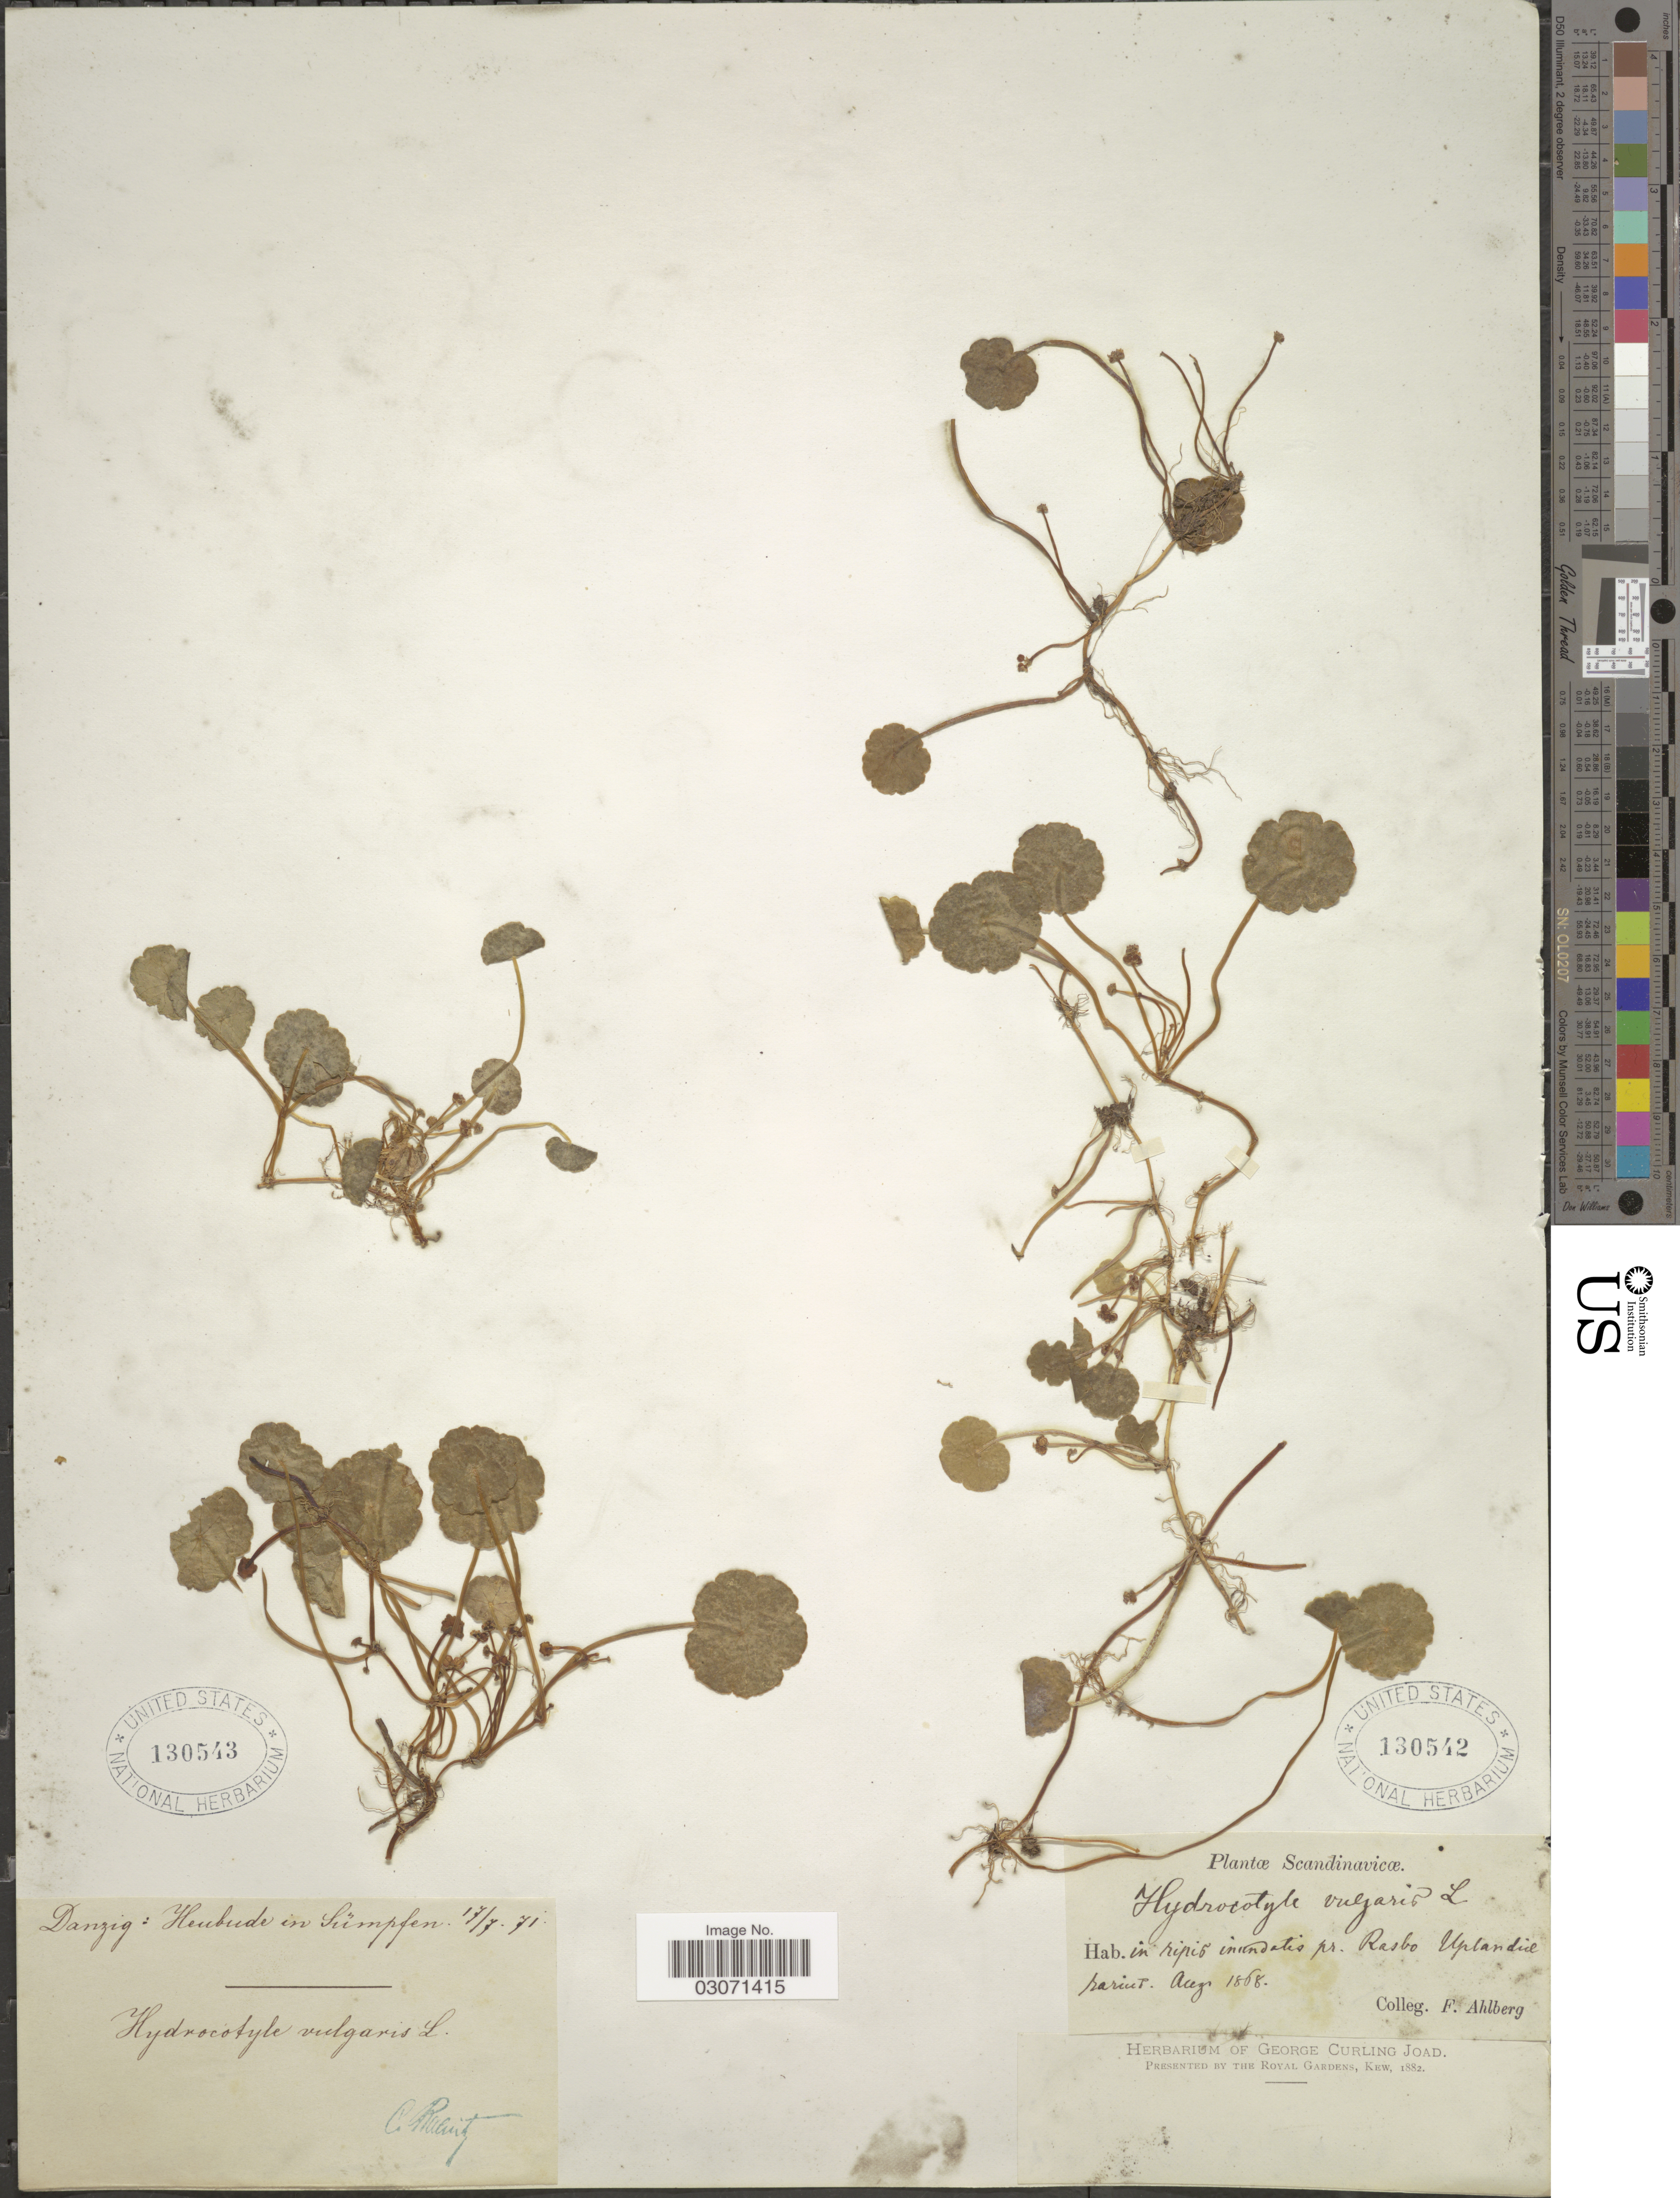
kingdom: Plantae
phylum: Tracheophyta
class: Magnoliopsida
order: Apiales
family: Araliaceae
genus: Hydrocotyle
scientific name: Hydrocotyle vulgaris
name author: L.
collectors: C. G. Baenitz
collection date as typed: Transcribed d/m/y: 17/7/71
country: Poland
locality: Danzig: Heubude in Sümpfen.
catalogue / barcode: US 130543